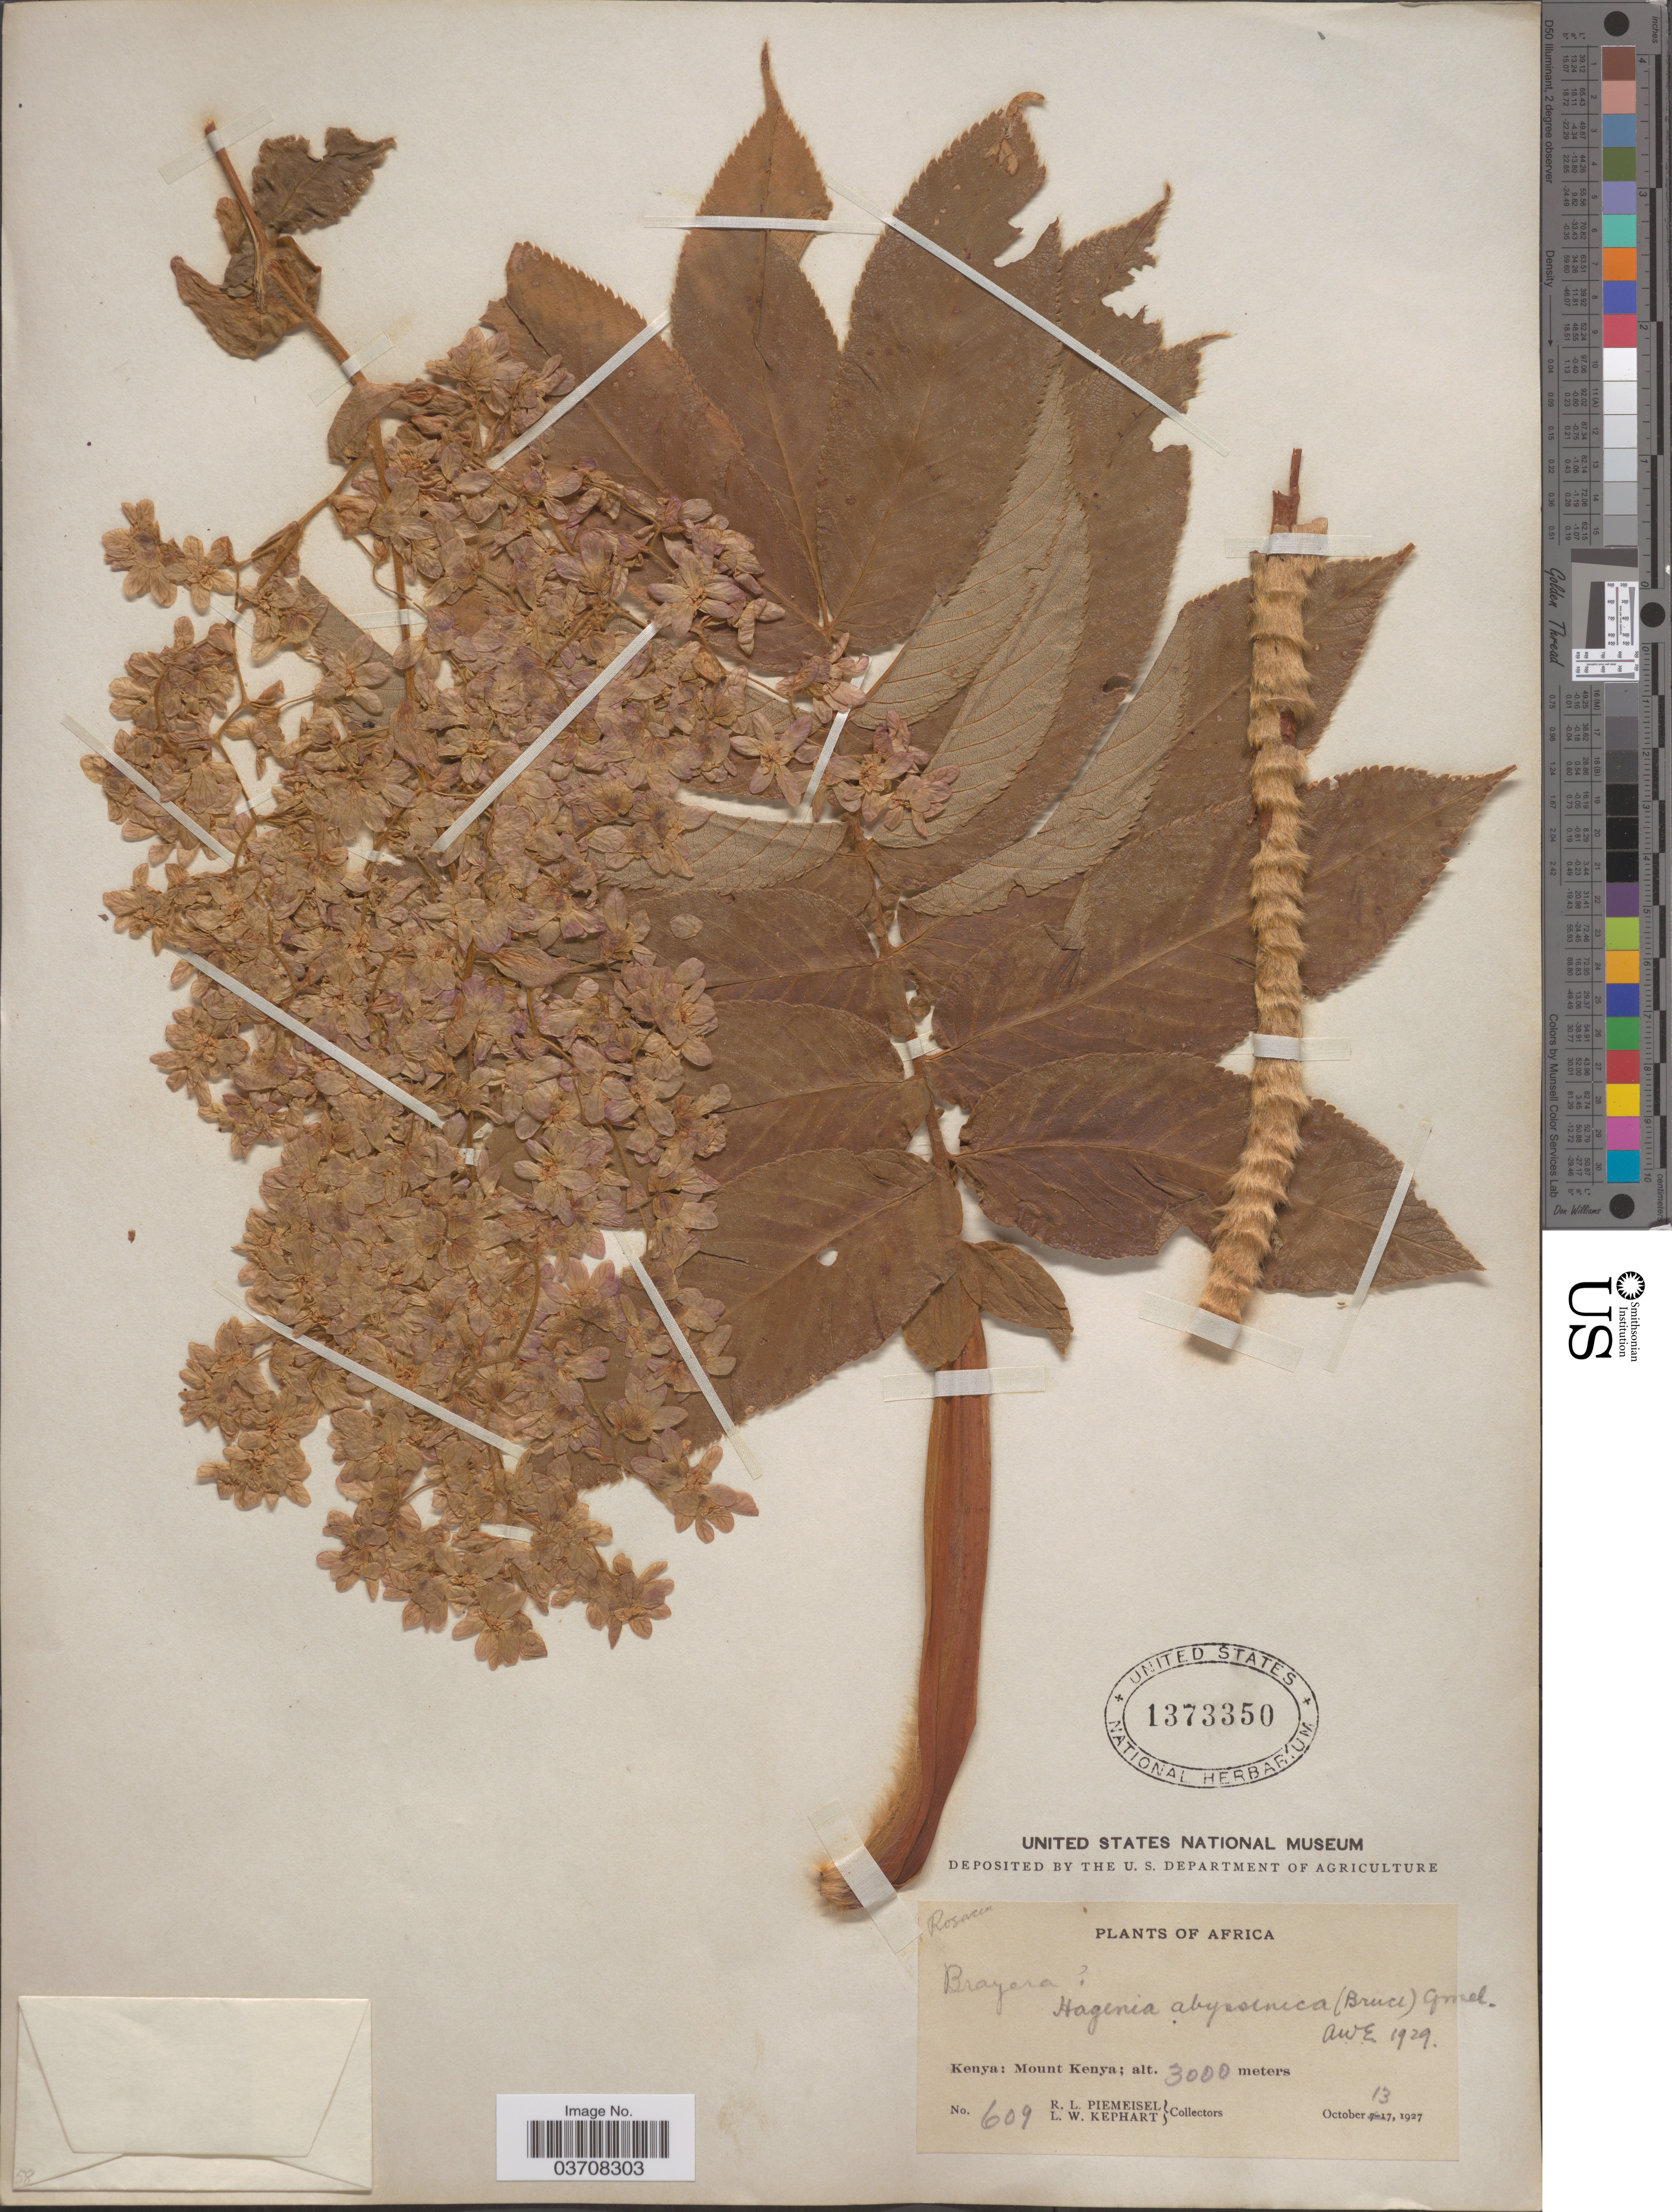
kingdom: Plantae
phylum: Tracheophyta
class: Magnoliopsida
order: Rosales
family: Rosaceae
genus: Hagenia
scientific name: Hagenia abyssinica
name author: (Bruce) J.F. Gmel.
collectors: R. L. Piemeisel & L. W. Kephart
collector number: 609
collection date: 1927-10-13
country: Kenya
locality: Mount Kenya.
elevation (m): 3000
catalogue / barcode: US 1373350